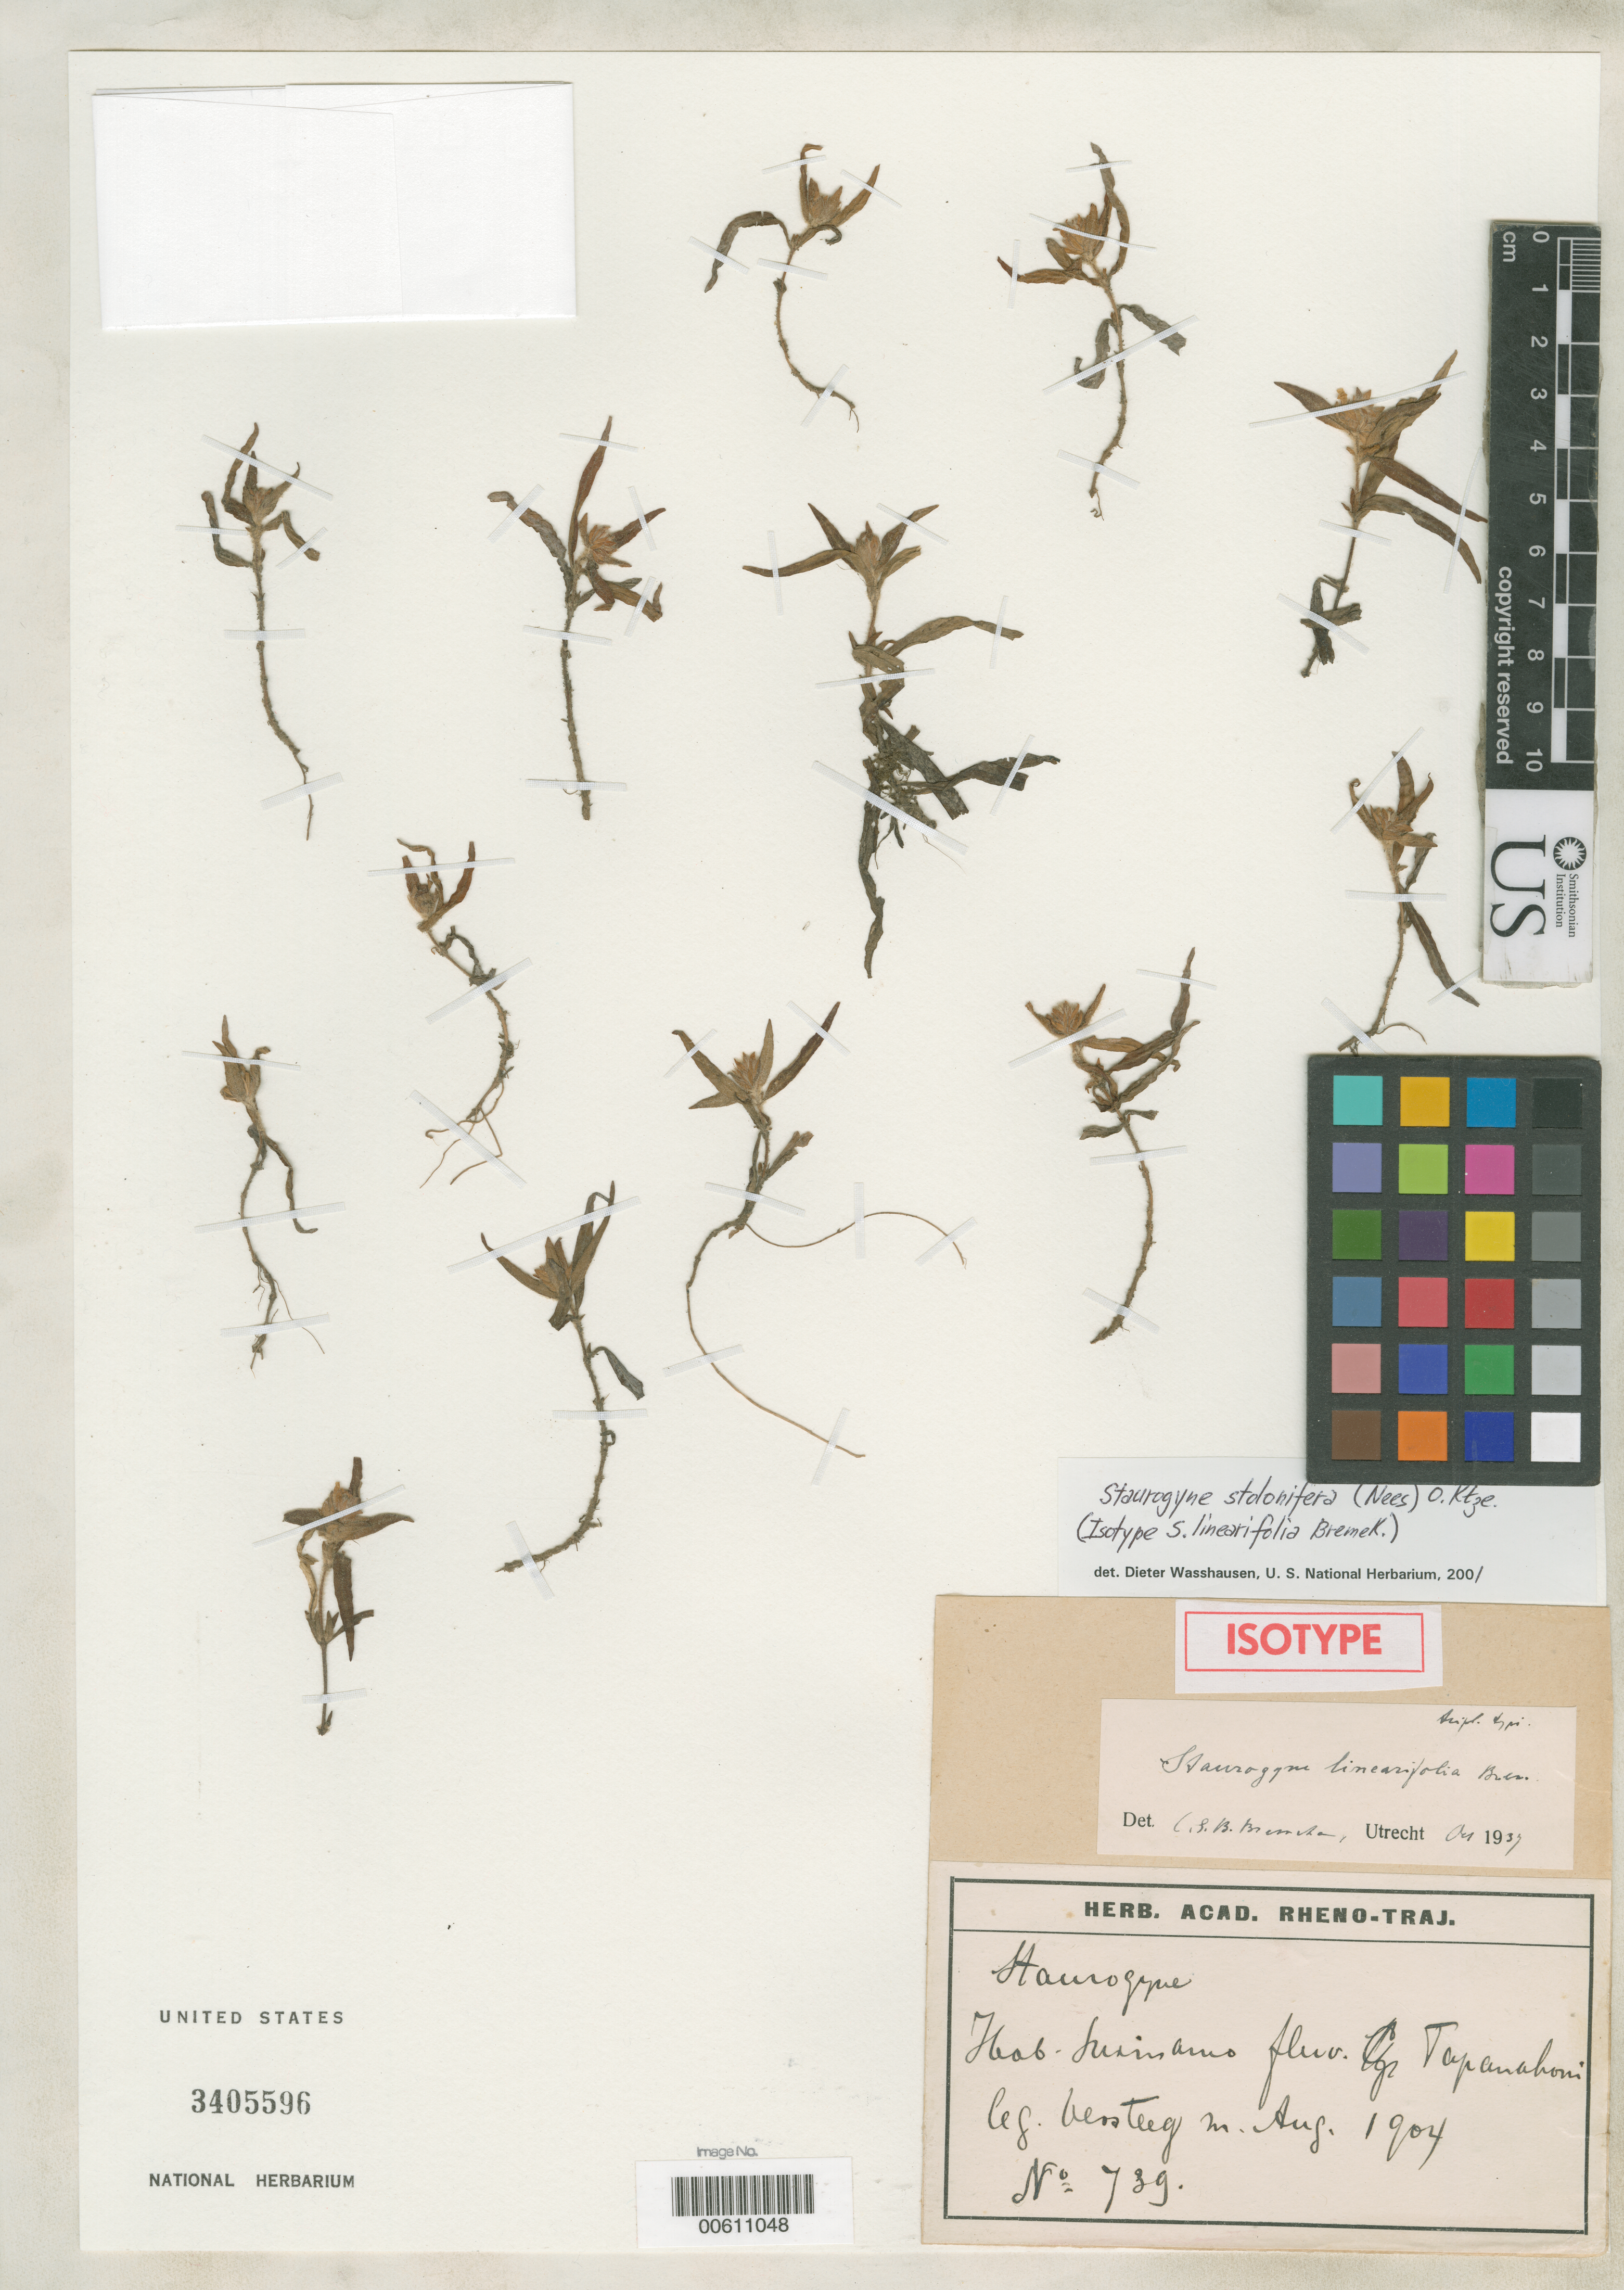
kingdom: Plantae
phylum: Tracheophyta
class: Magnoliopsida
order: Lamiales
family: Acanthaceae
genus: Staurogyne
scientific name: Staurogyne linearifolia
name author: Bremek.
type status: Isotype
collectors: G. Versteeg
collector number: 739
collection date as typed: Aug 1904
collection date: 1904-08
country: Suriname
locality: Tapanahoni River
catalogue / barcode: US 3405596